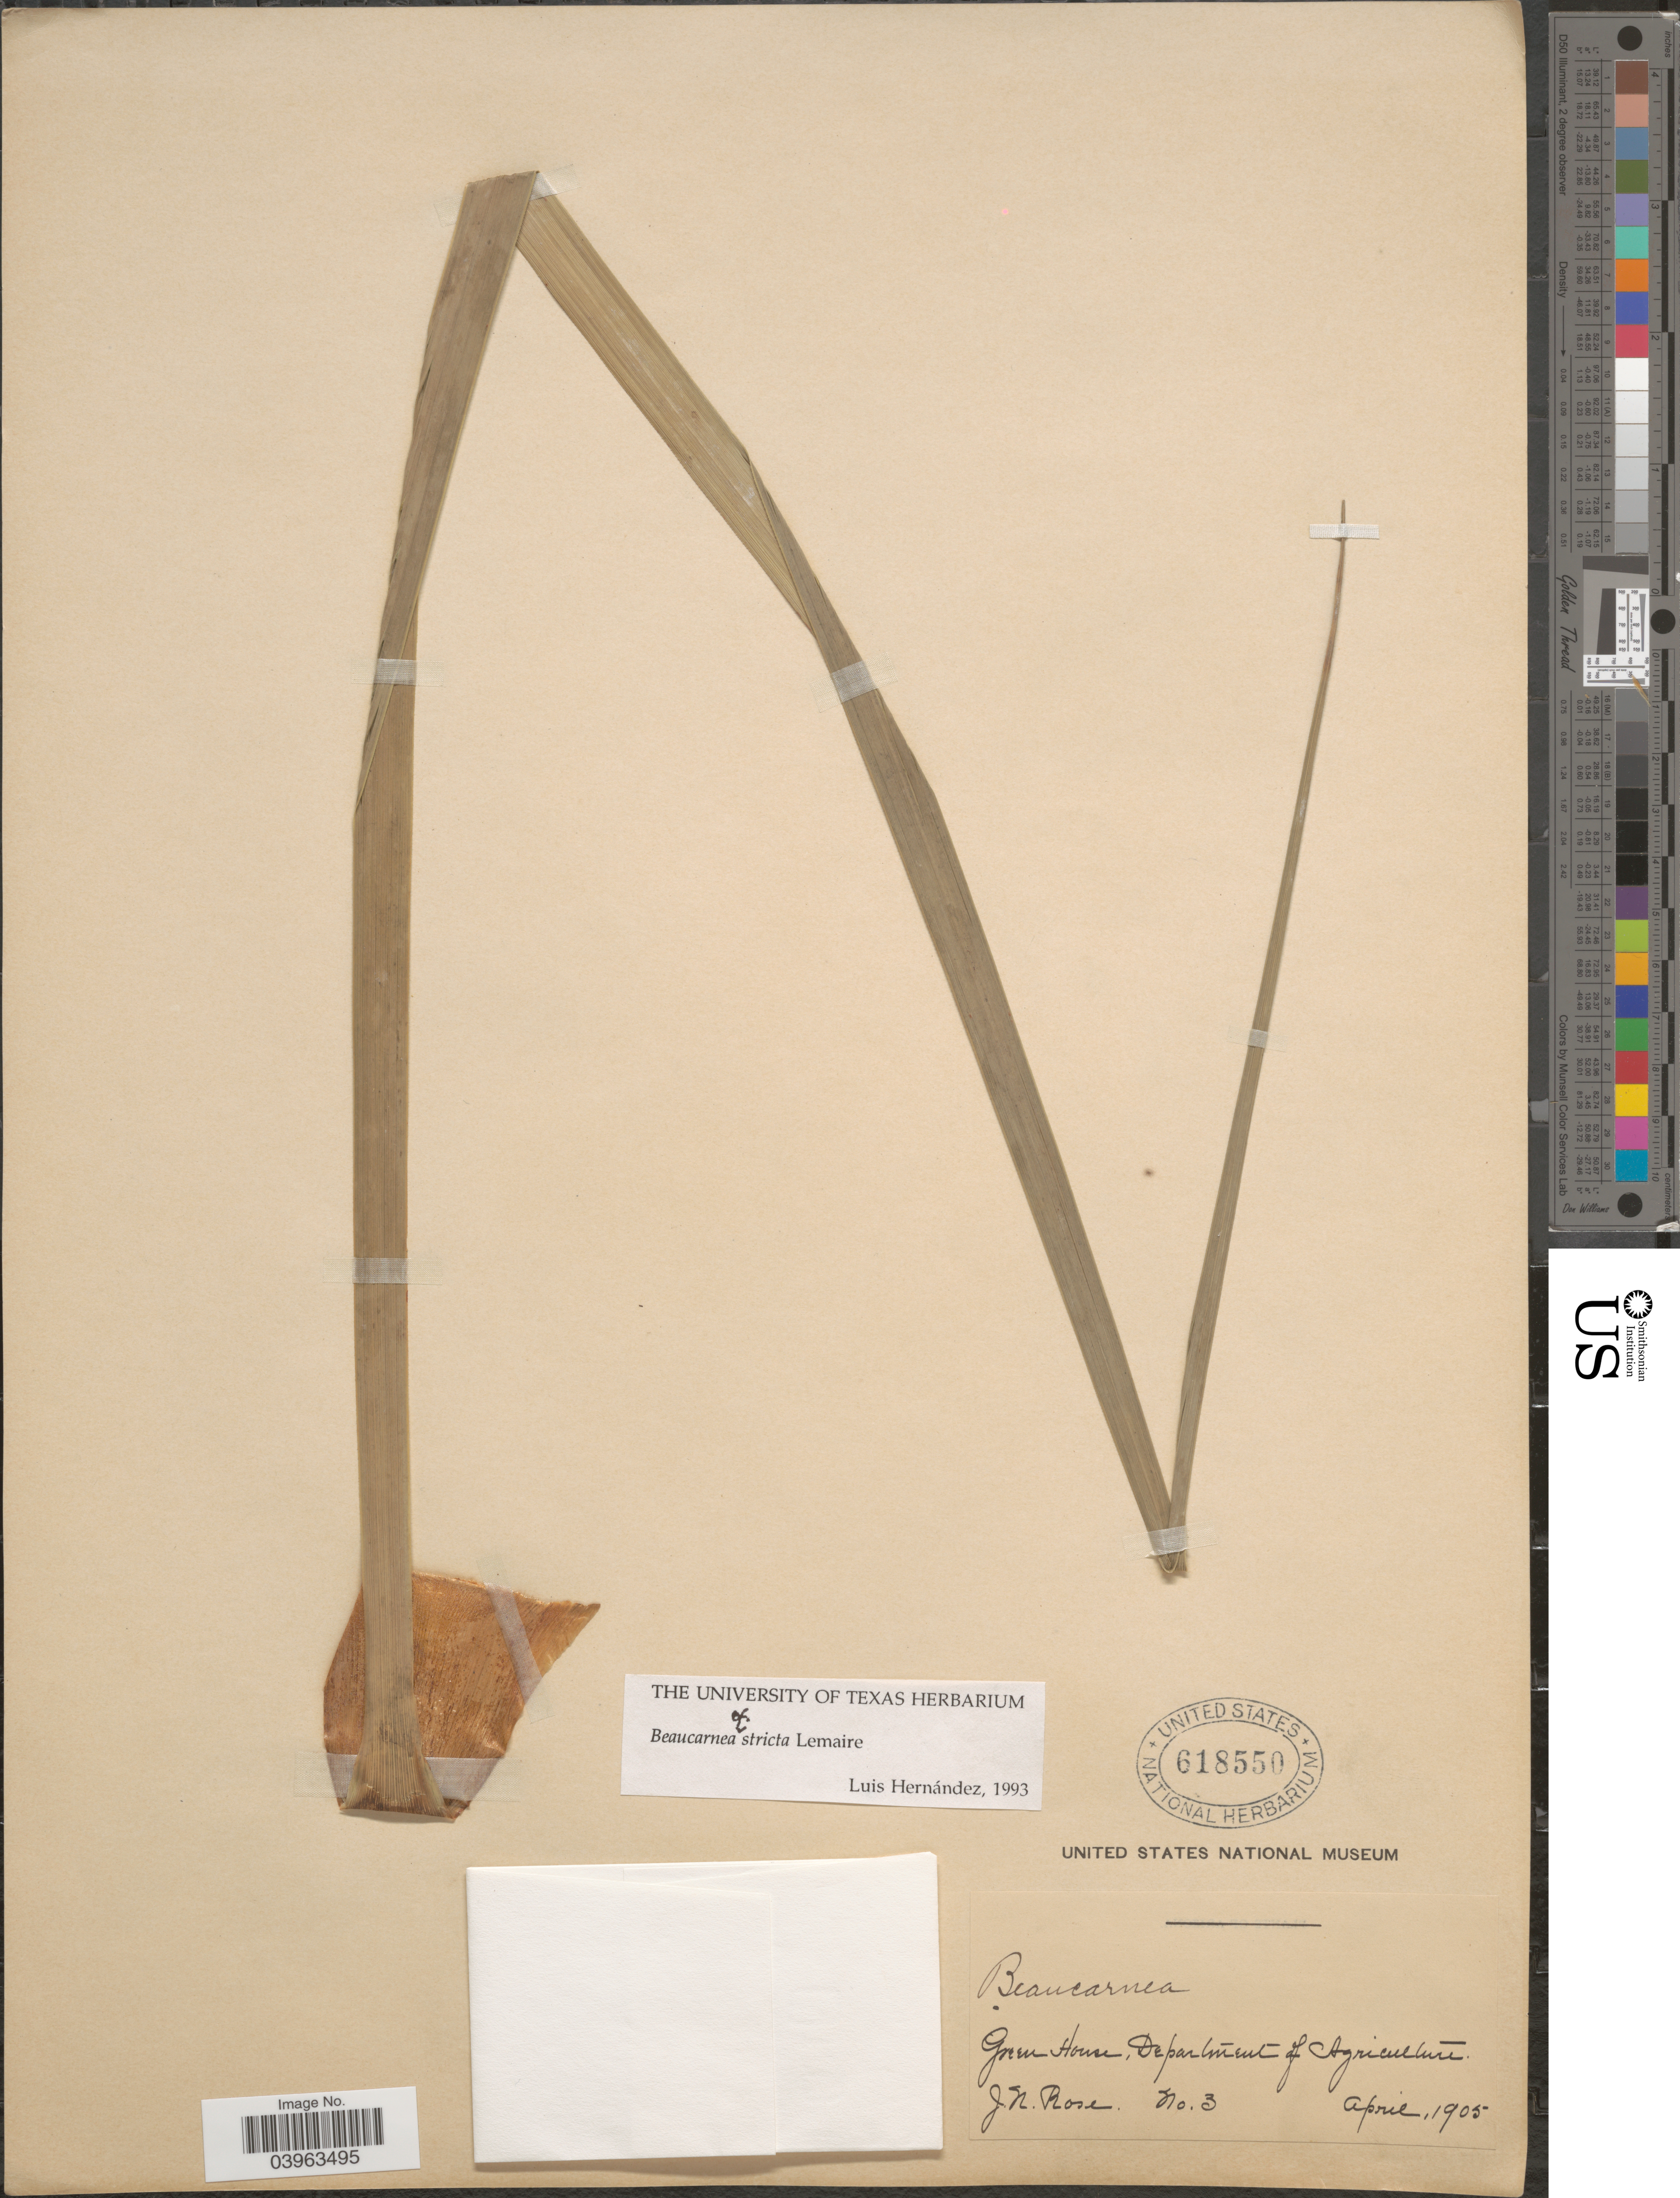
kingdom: Plantae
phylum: Tracheophyta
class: Liliopsida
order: Asparagales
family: Asparagaceae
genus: Beaucarnea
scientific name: Beaucarnea stricta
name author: Lem.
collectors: J. N. Rose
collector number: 3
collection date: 1905-04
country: United States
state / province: District of Columbia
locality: Green House, Department of Agriculture.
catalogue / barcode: US 618550